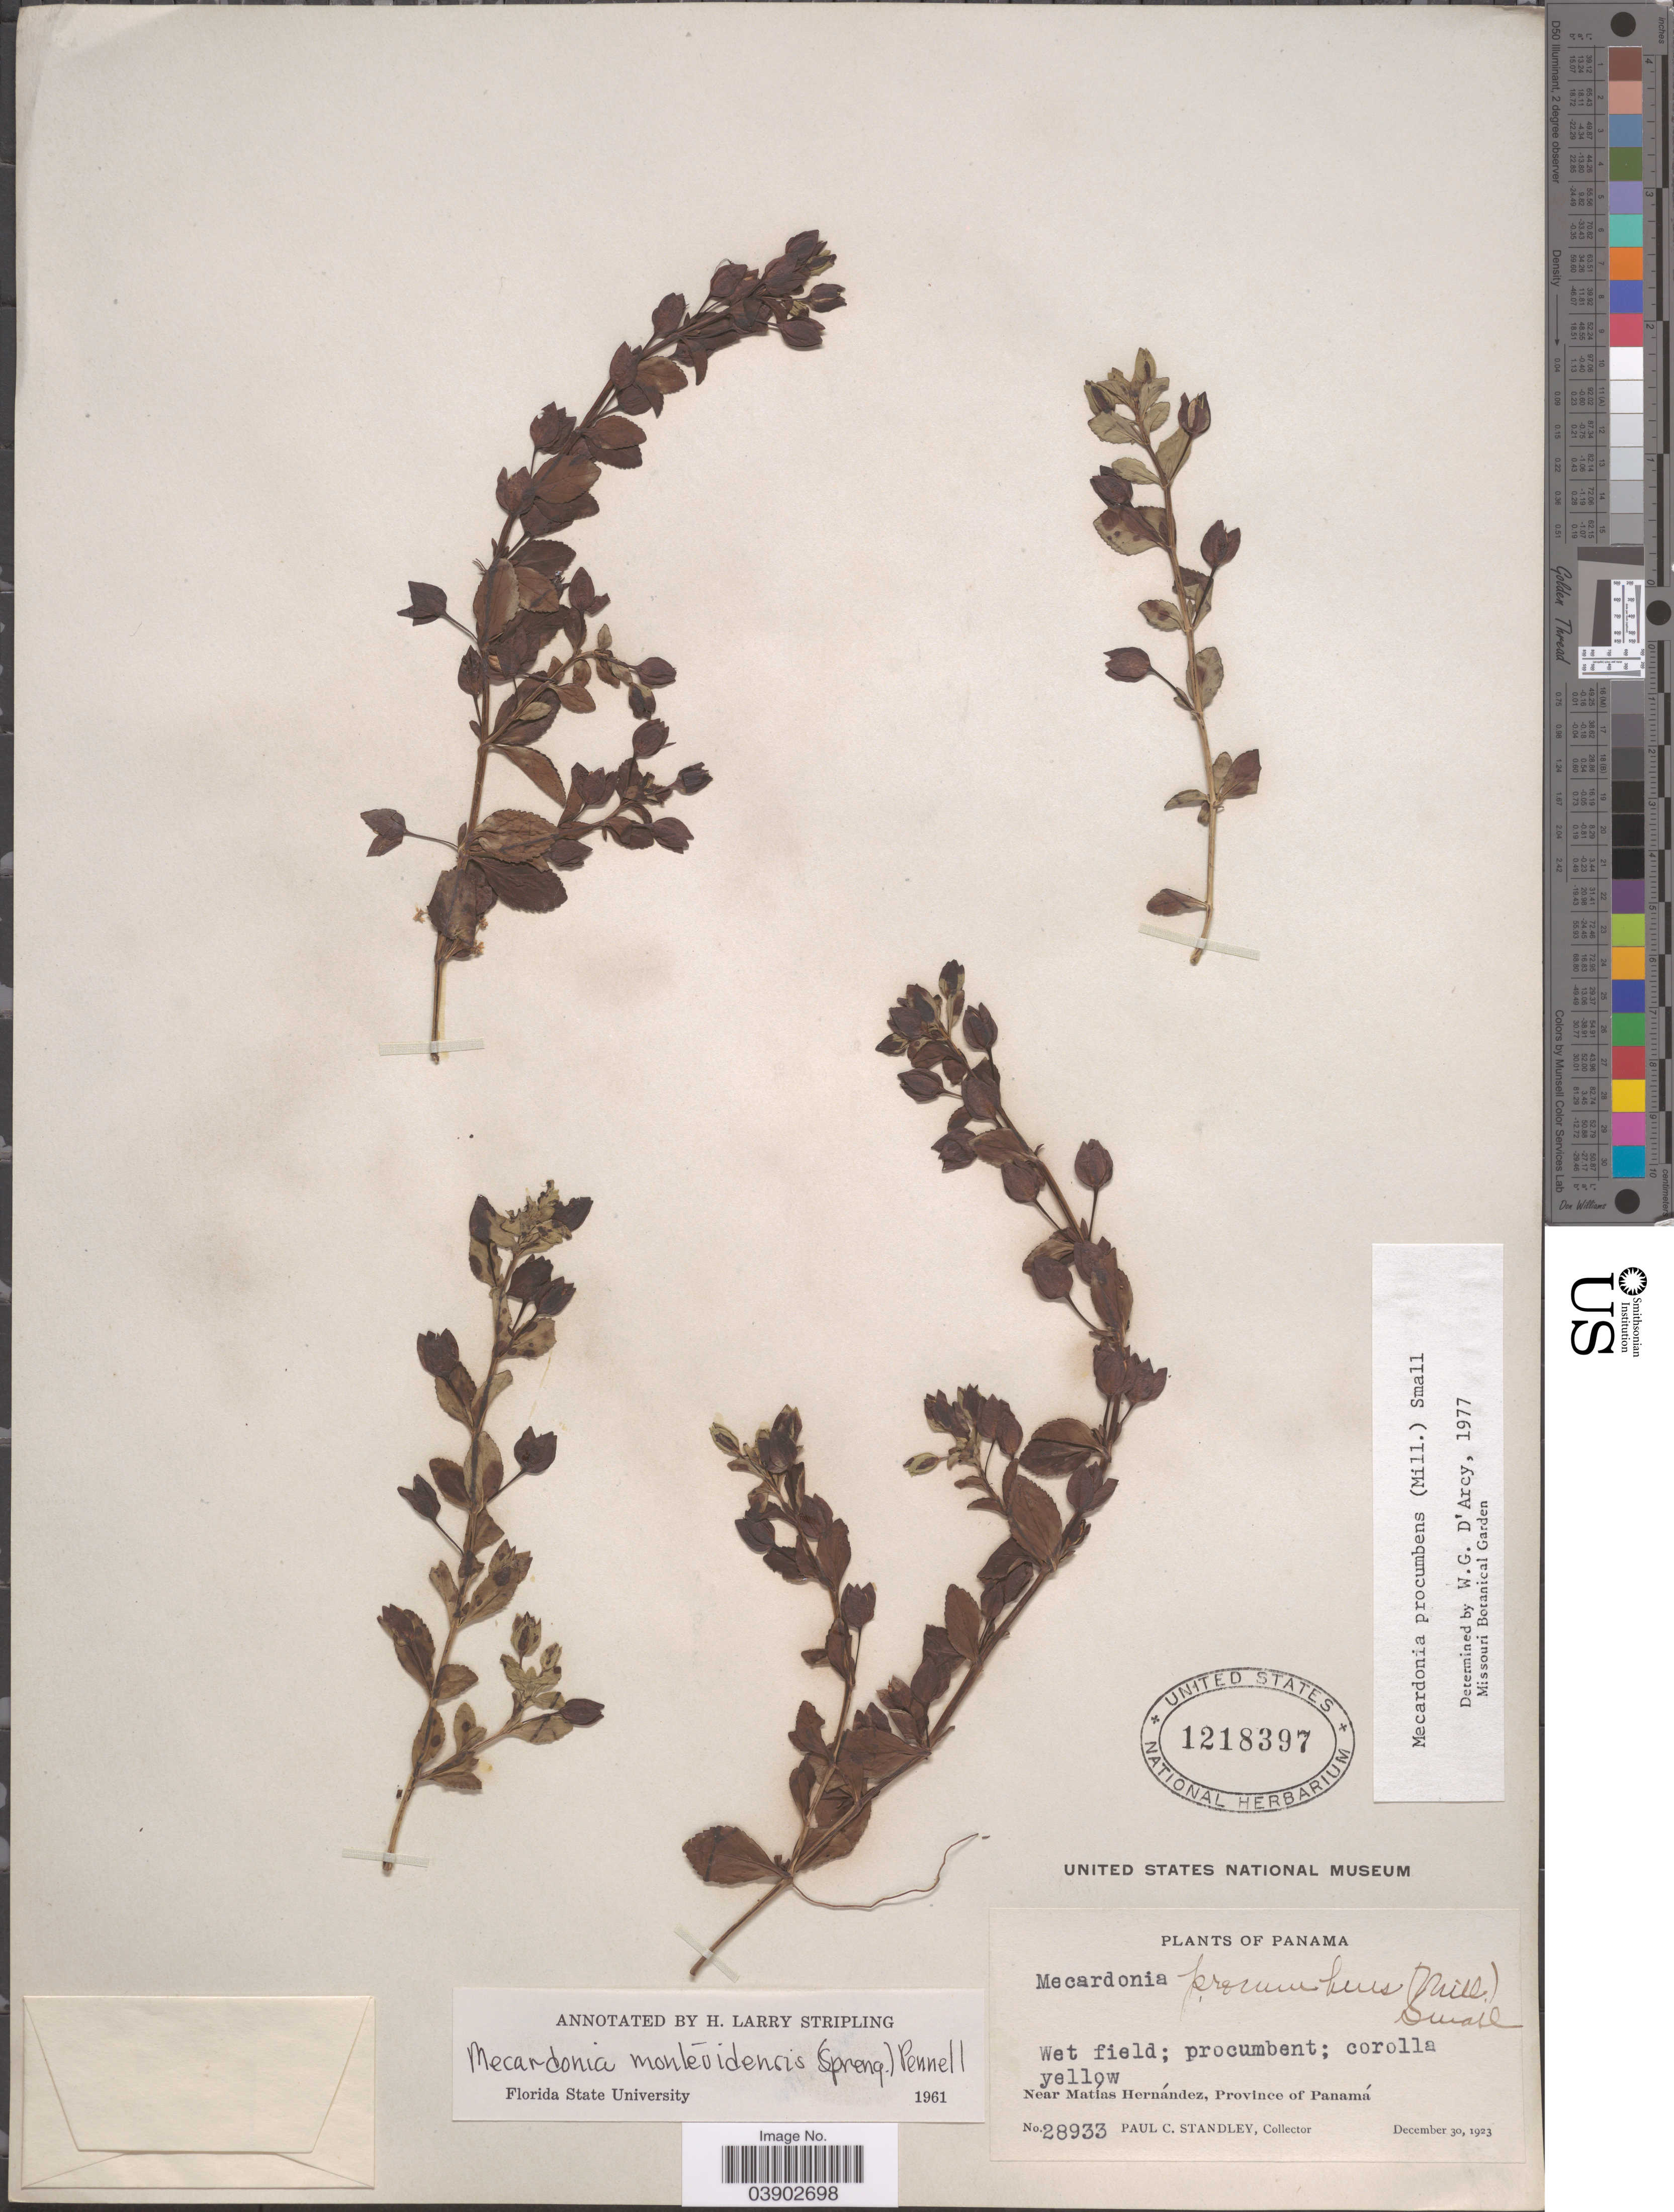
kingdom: Plantae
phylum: Tracheophyta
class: Magnoliopsida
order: Lamiales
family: Plantaginaceae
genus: Mecardonia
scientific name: Mecardonia procumbens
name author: (Mill.) Small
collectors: P. C. Standley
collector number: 28933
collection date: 1923-12-30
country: Panama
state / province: Panamá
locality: Near Matias Hernández.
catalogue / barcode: US 1218397